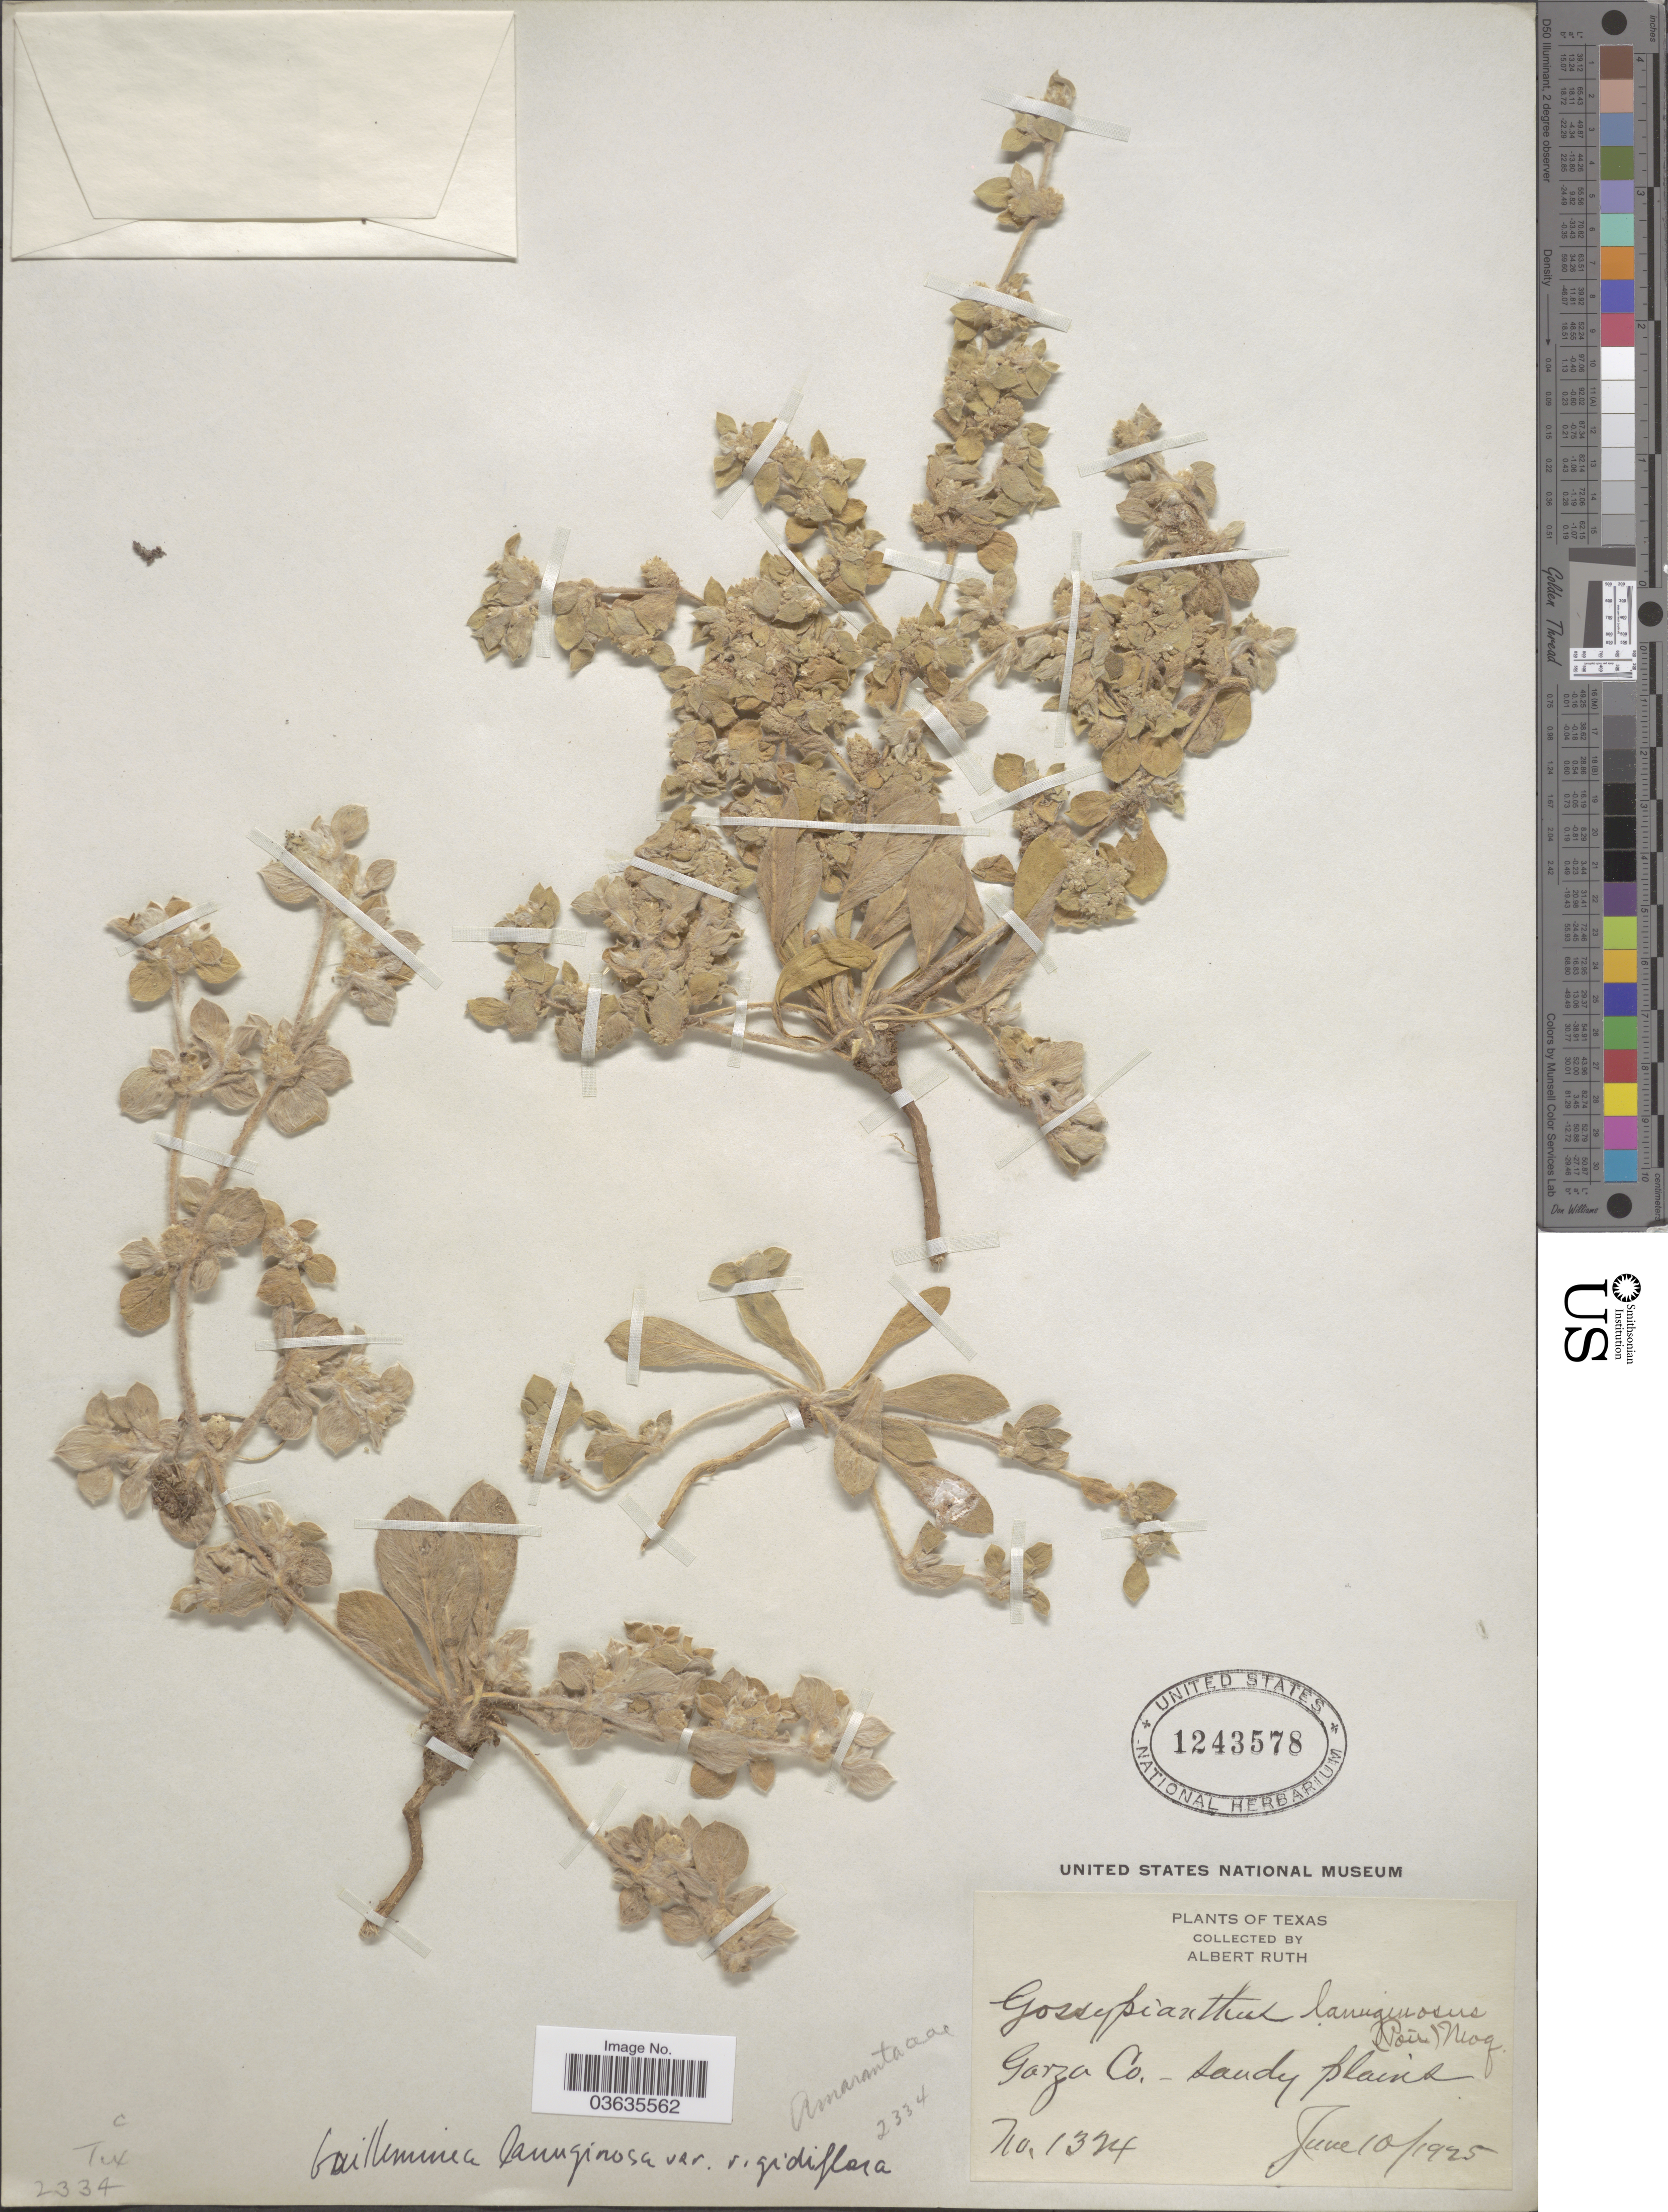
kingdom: Plantae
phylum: Tracheophyta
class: Magnoliopsida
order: Caryophyllales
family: Amaranthaceae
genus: Alternanthera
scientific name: Alternanthera lanuginosa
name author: (Nutt.) Moq.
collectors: A. Ruth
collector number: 1324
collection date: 1925-06-10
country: United States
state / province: Texas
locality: Garza Co. - Sandy plains.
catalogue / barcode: US 1243578